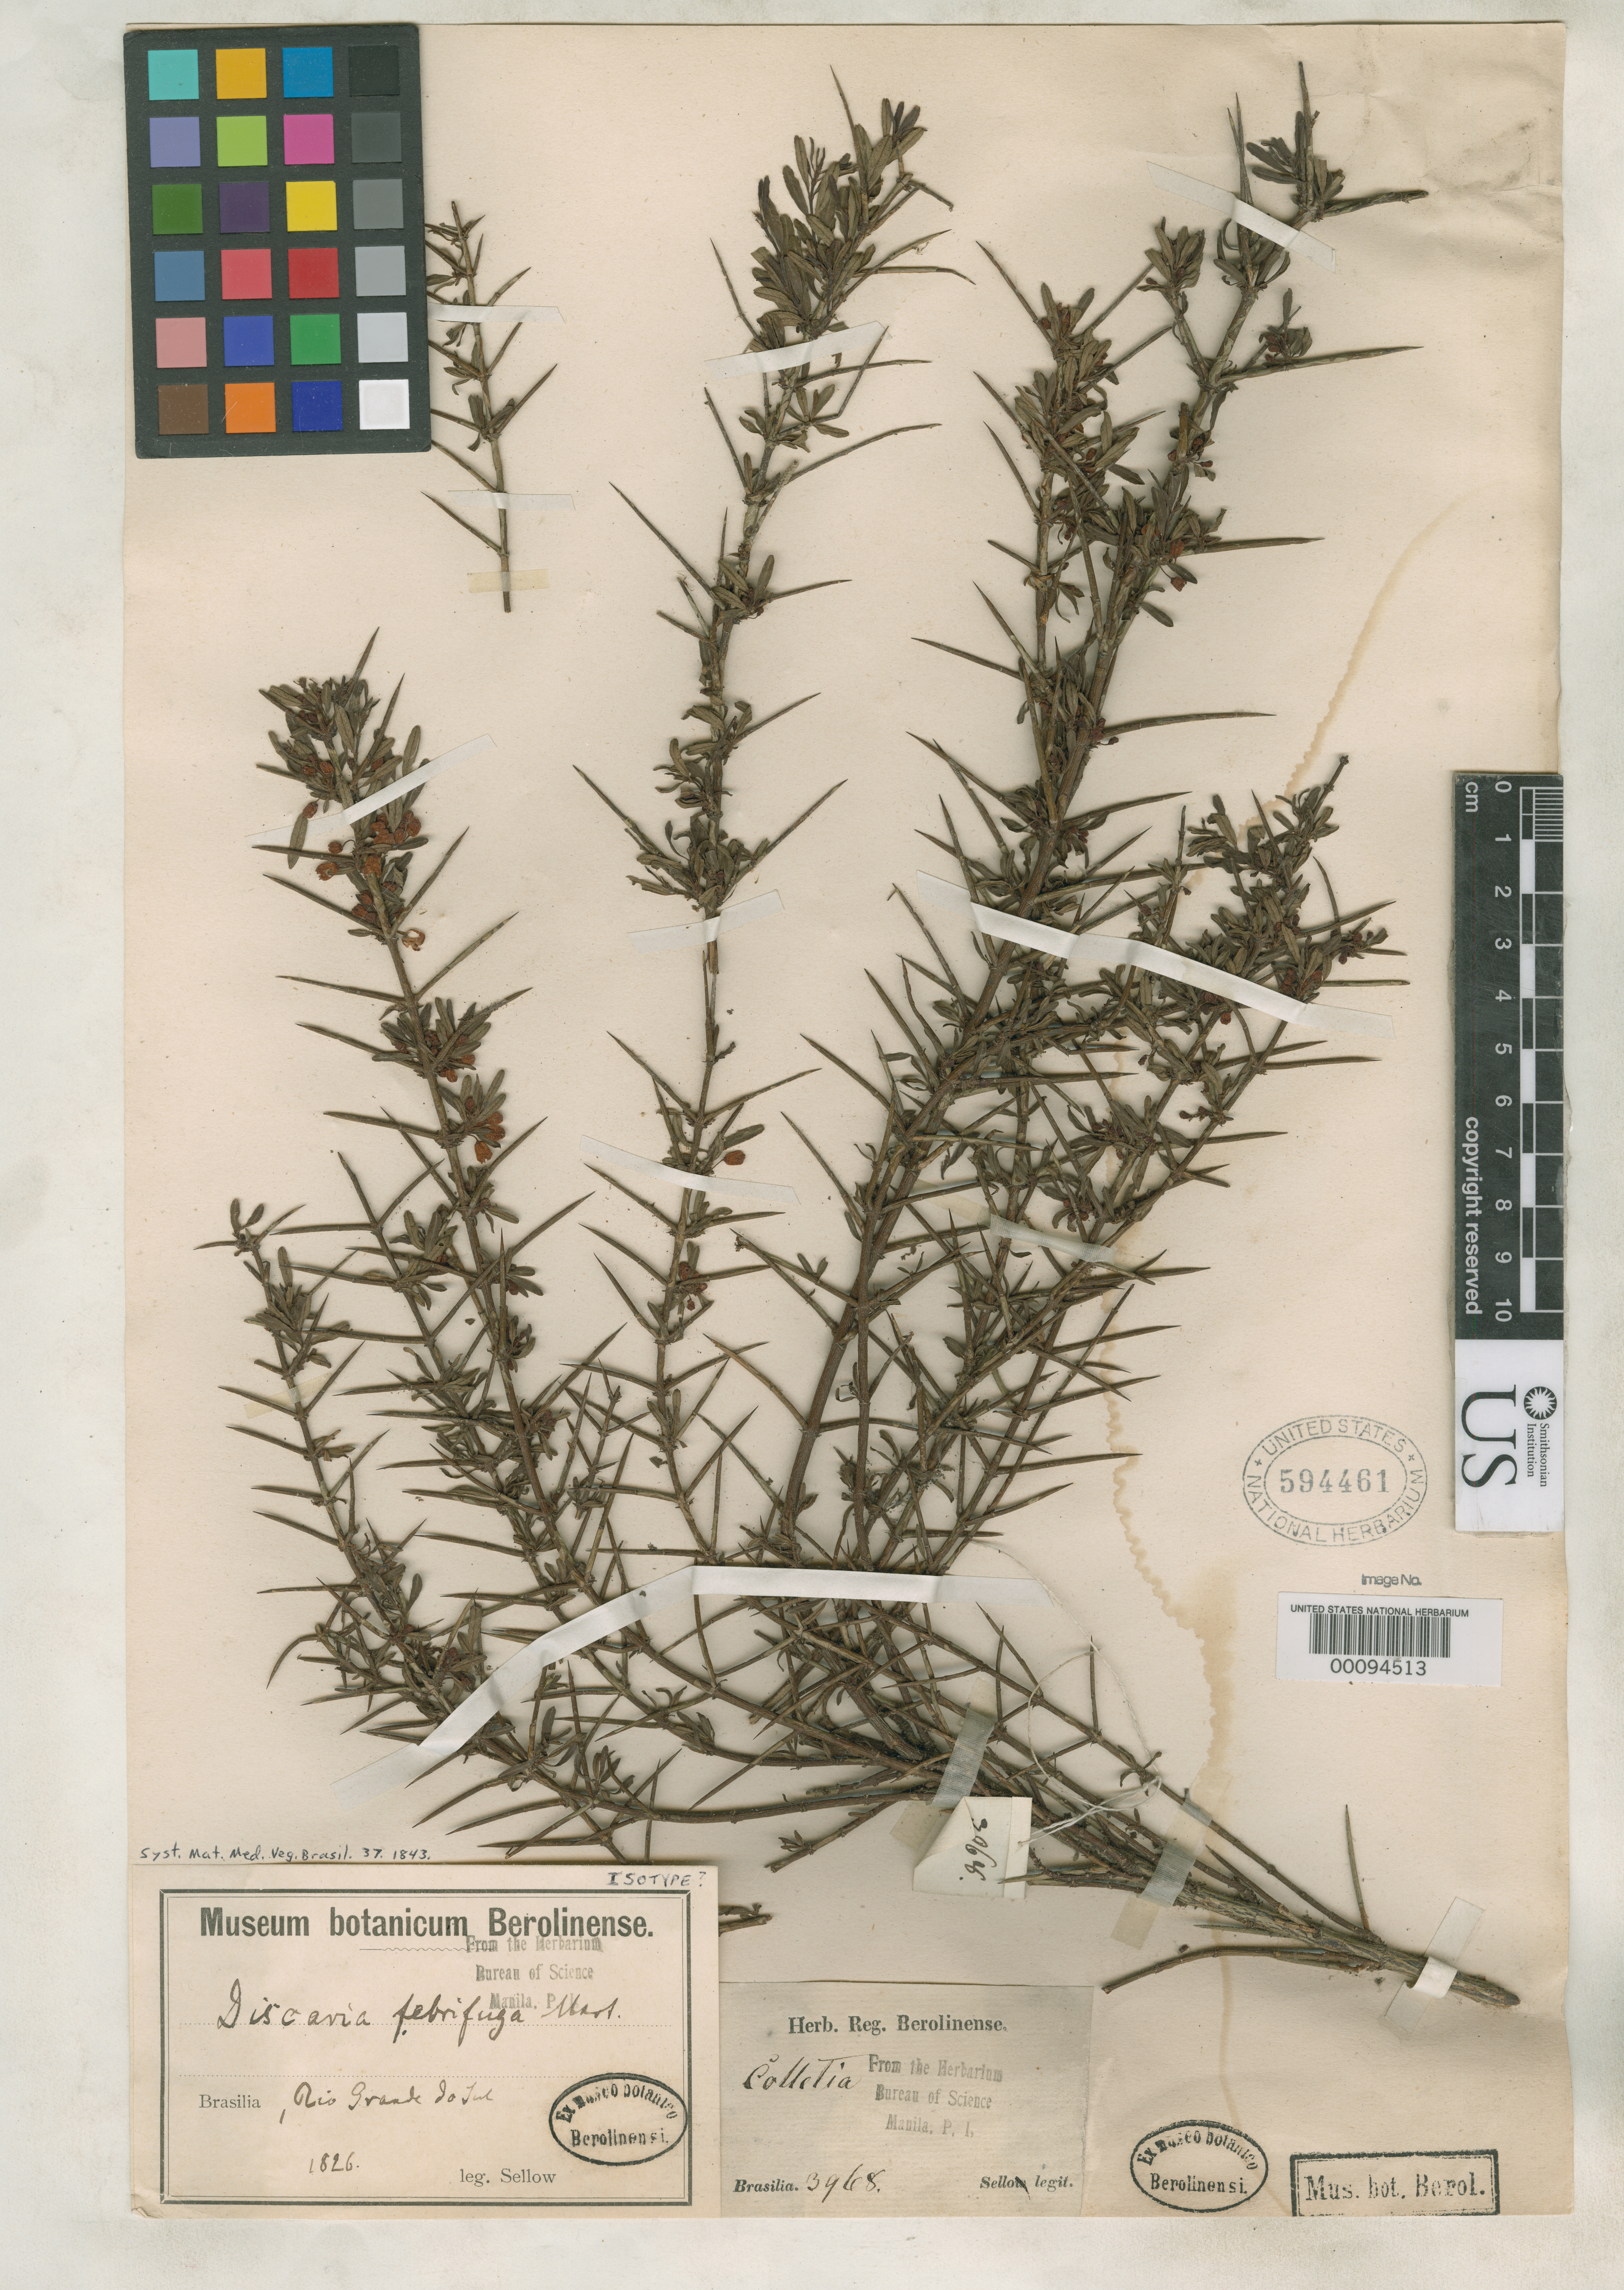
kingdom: Plantae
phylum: Tracheophyta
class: Magnoliopsida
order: Rosales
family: Rhamnaceae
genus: Discaria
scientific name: Discaria febrifuga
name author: Mart.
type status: Isotype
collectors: F. Sellow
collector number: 3968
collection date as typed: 1826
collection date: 1826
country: Brazil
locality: Rio Grande.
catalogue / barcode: US 594461